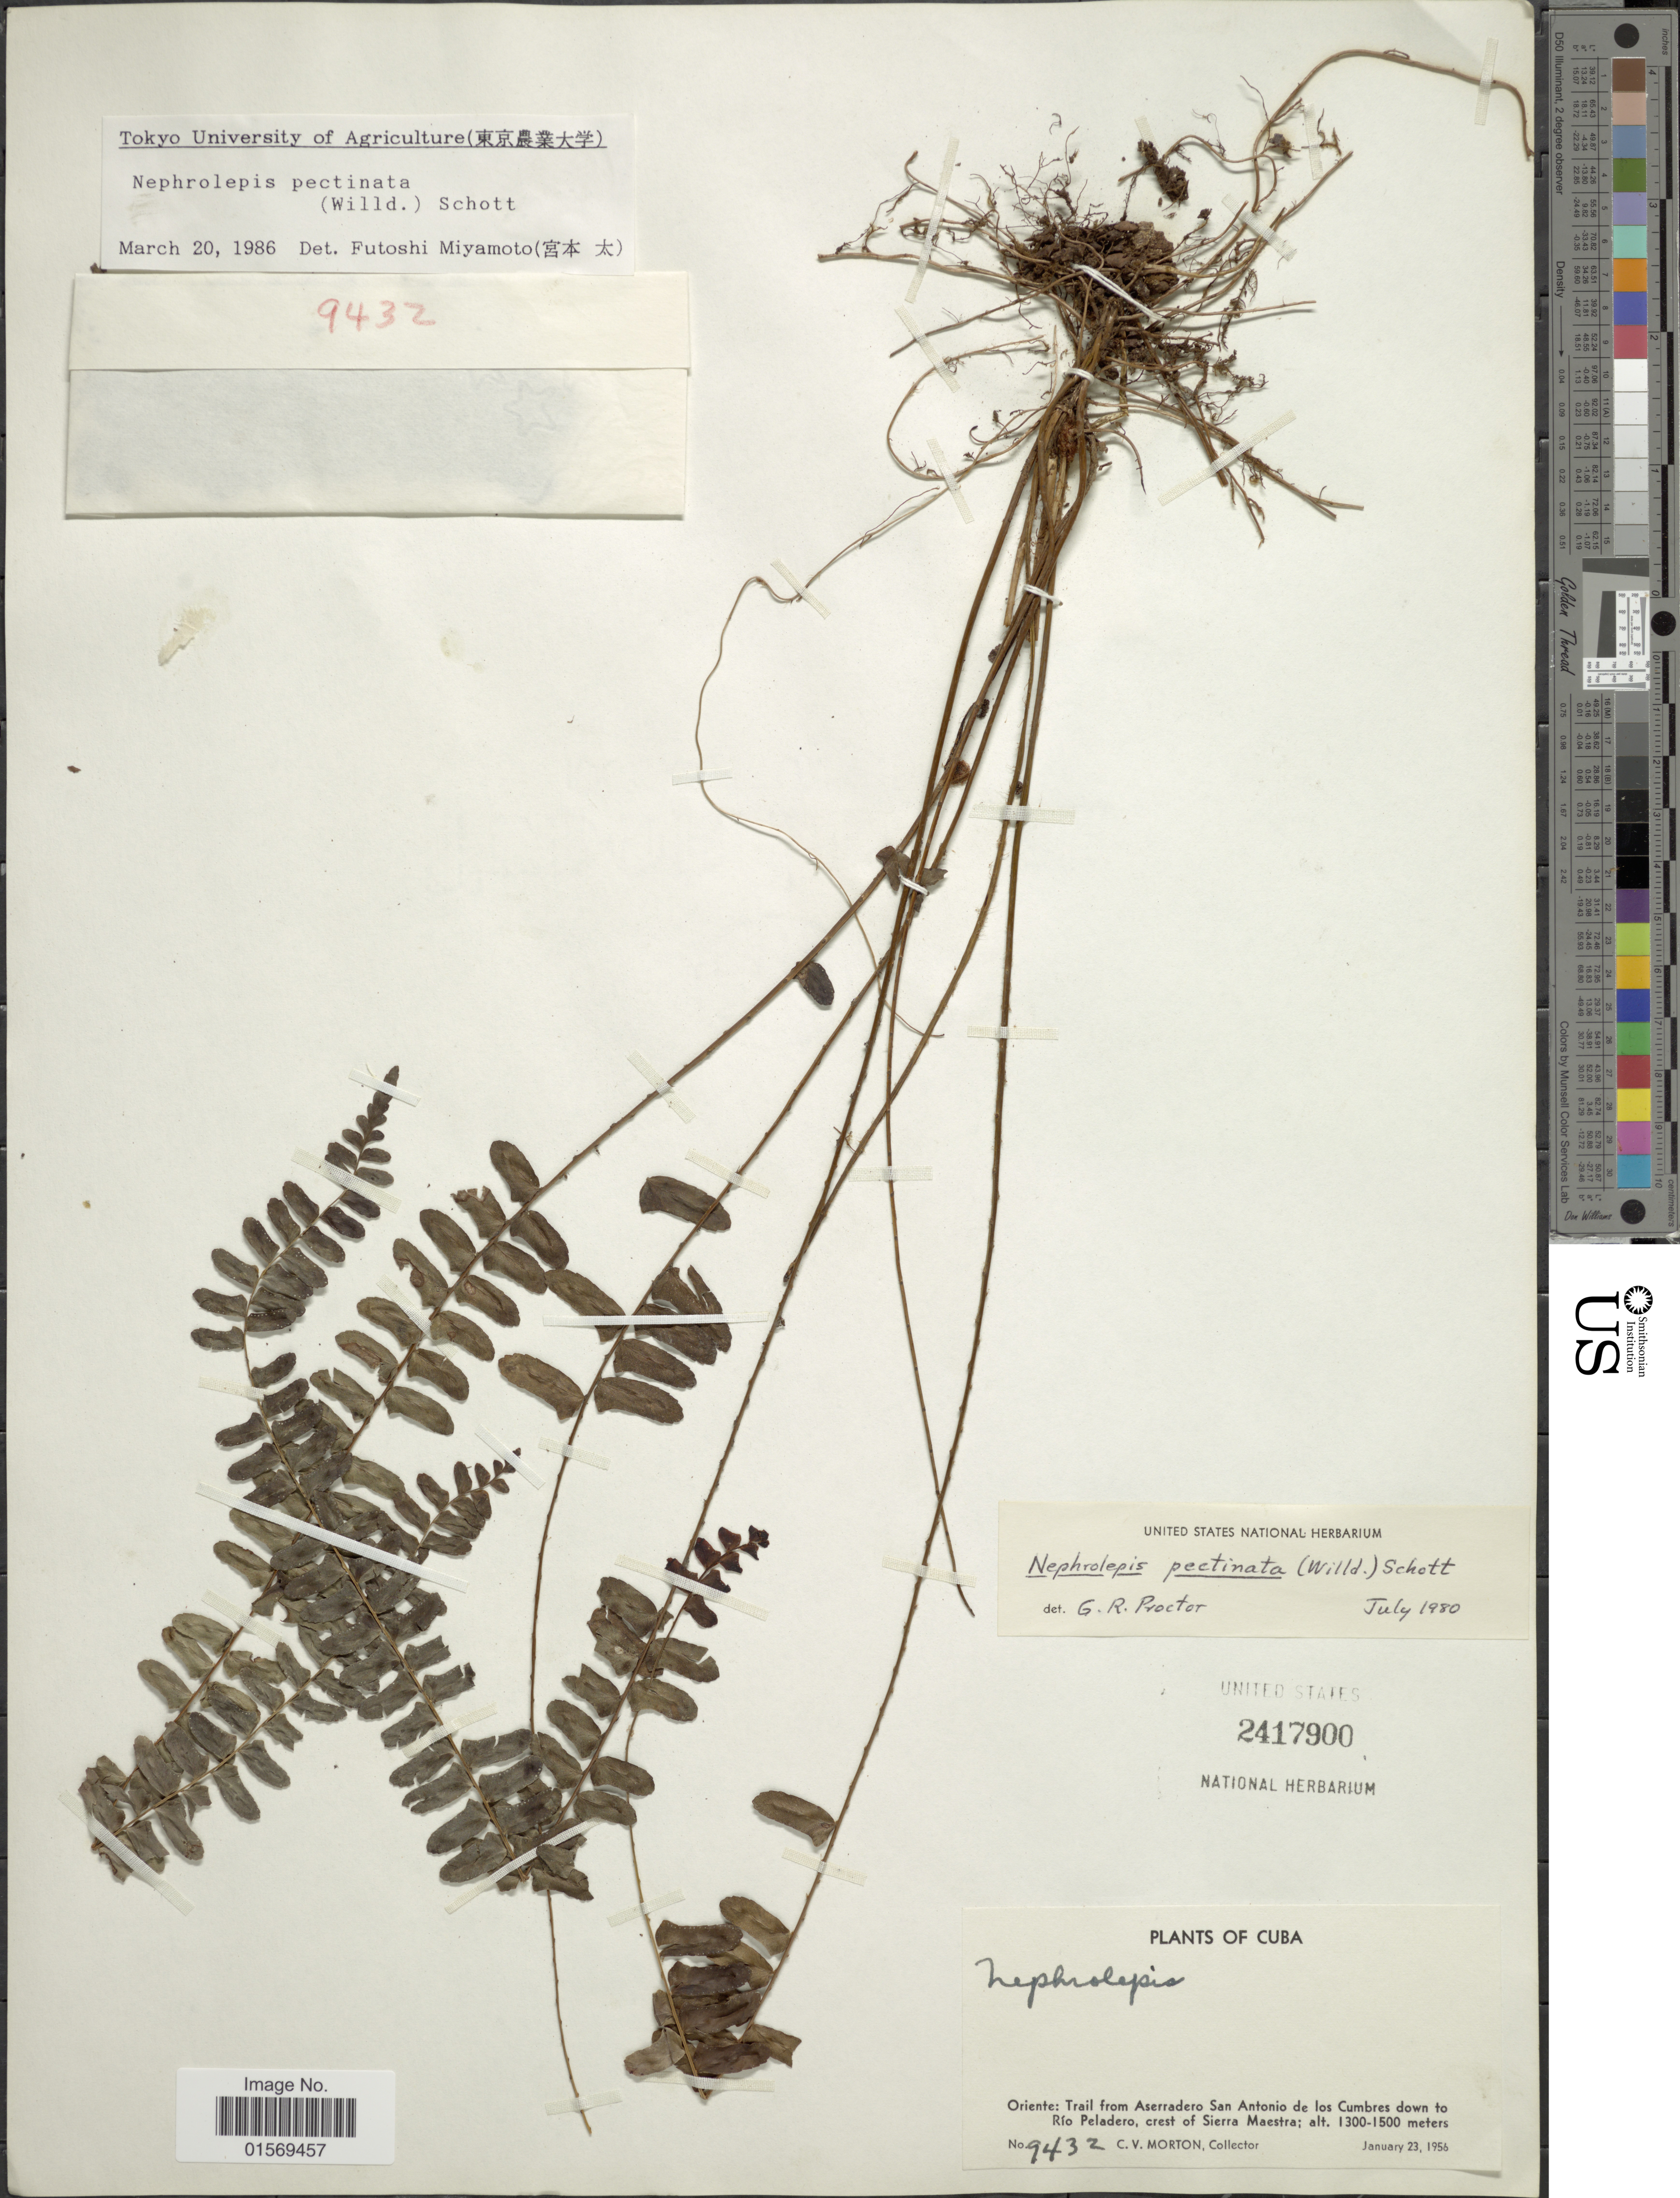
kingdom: Plantae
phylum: Tracheophyta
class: Polypodiopsida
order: Polypodiales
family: Nephrolepidaceae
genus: Nephrolepis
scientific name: Nephrolepis pectinata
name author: (Willd.) Schott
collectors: C. V. Morton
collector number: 9432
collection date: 1956-01-23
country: Cuba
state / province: Oriente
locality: Cuba: Trail from Aserradero San Antonio de los Cumbres down to Rio Peladero, crest of Sierra Maestra.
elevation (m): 1300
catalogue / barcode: US 2417900